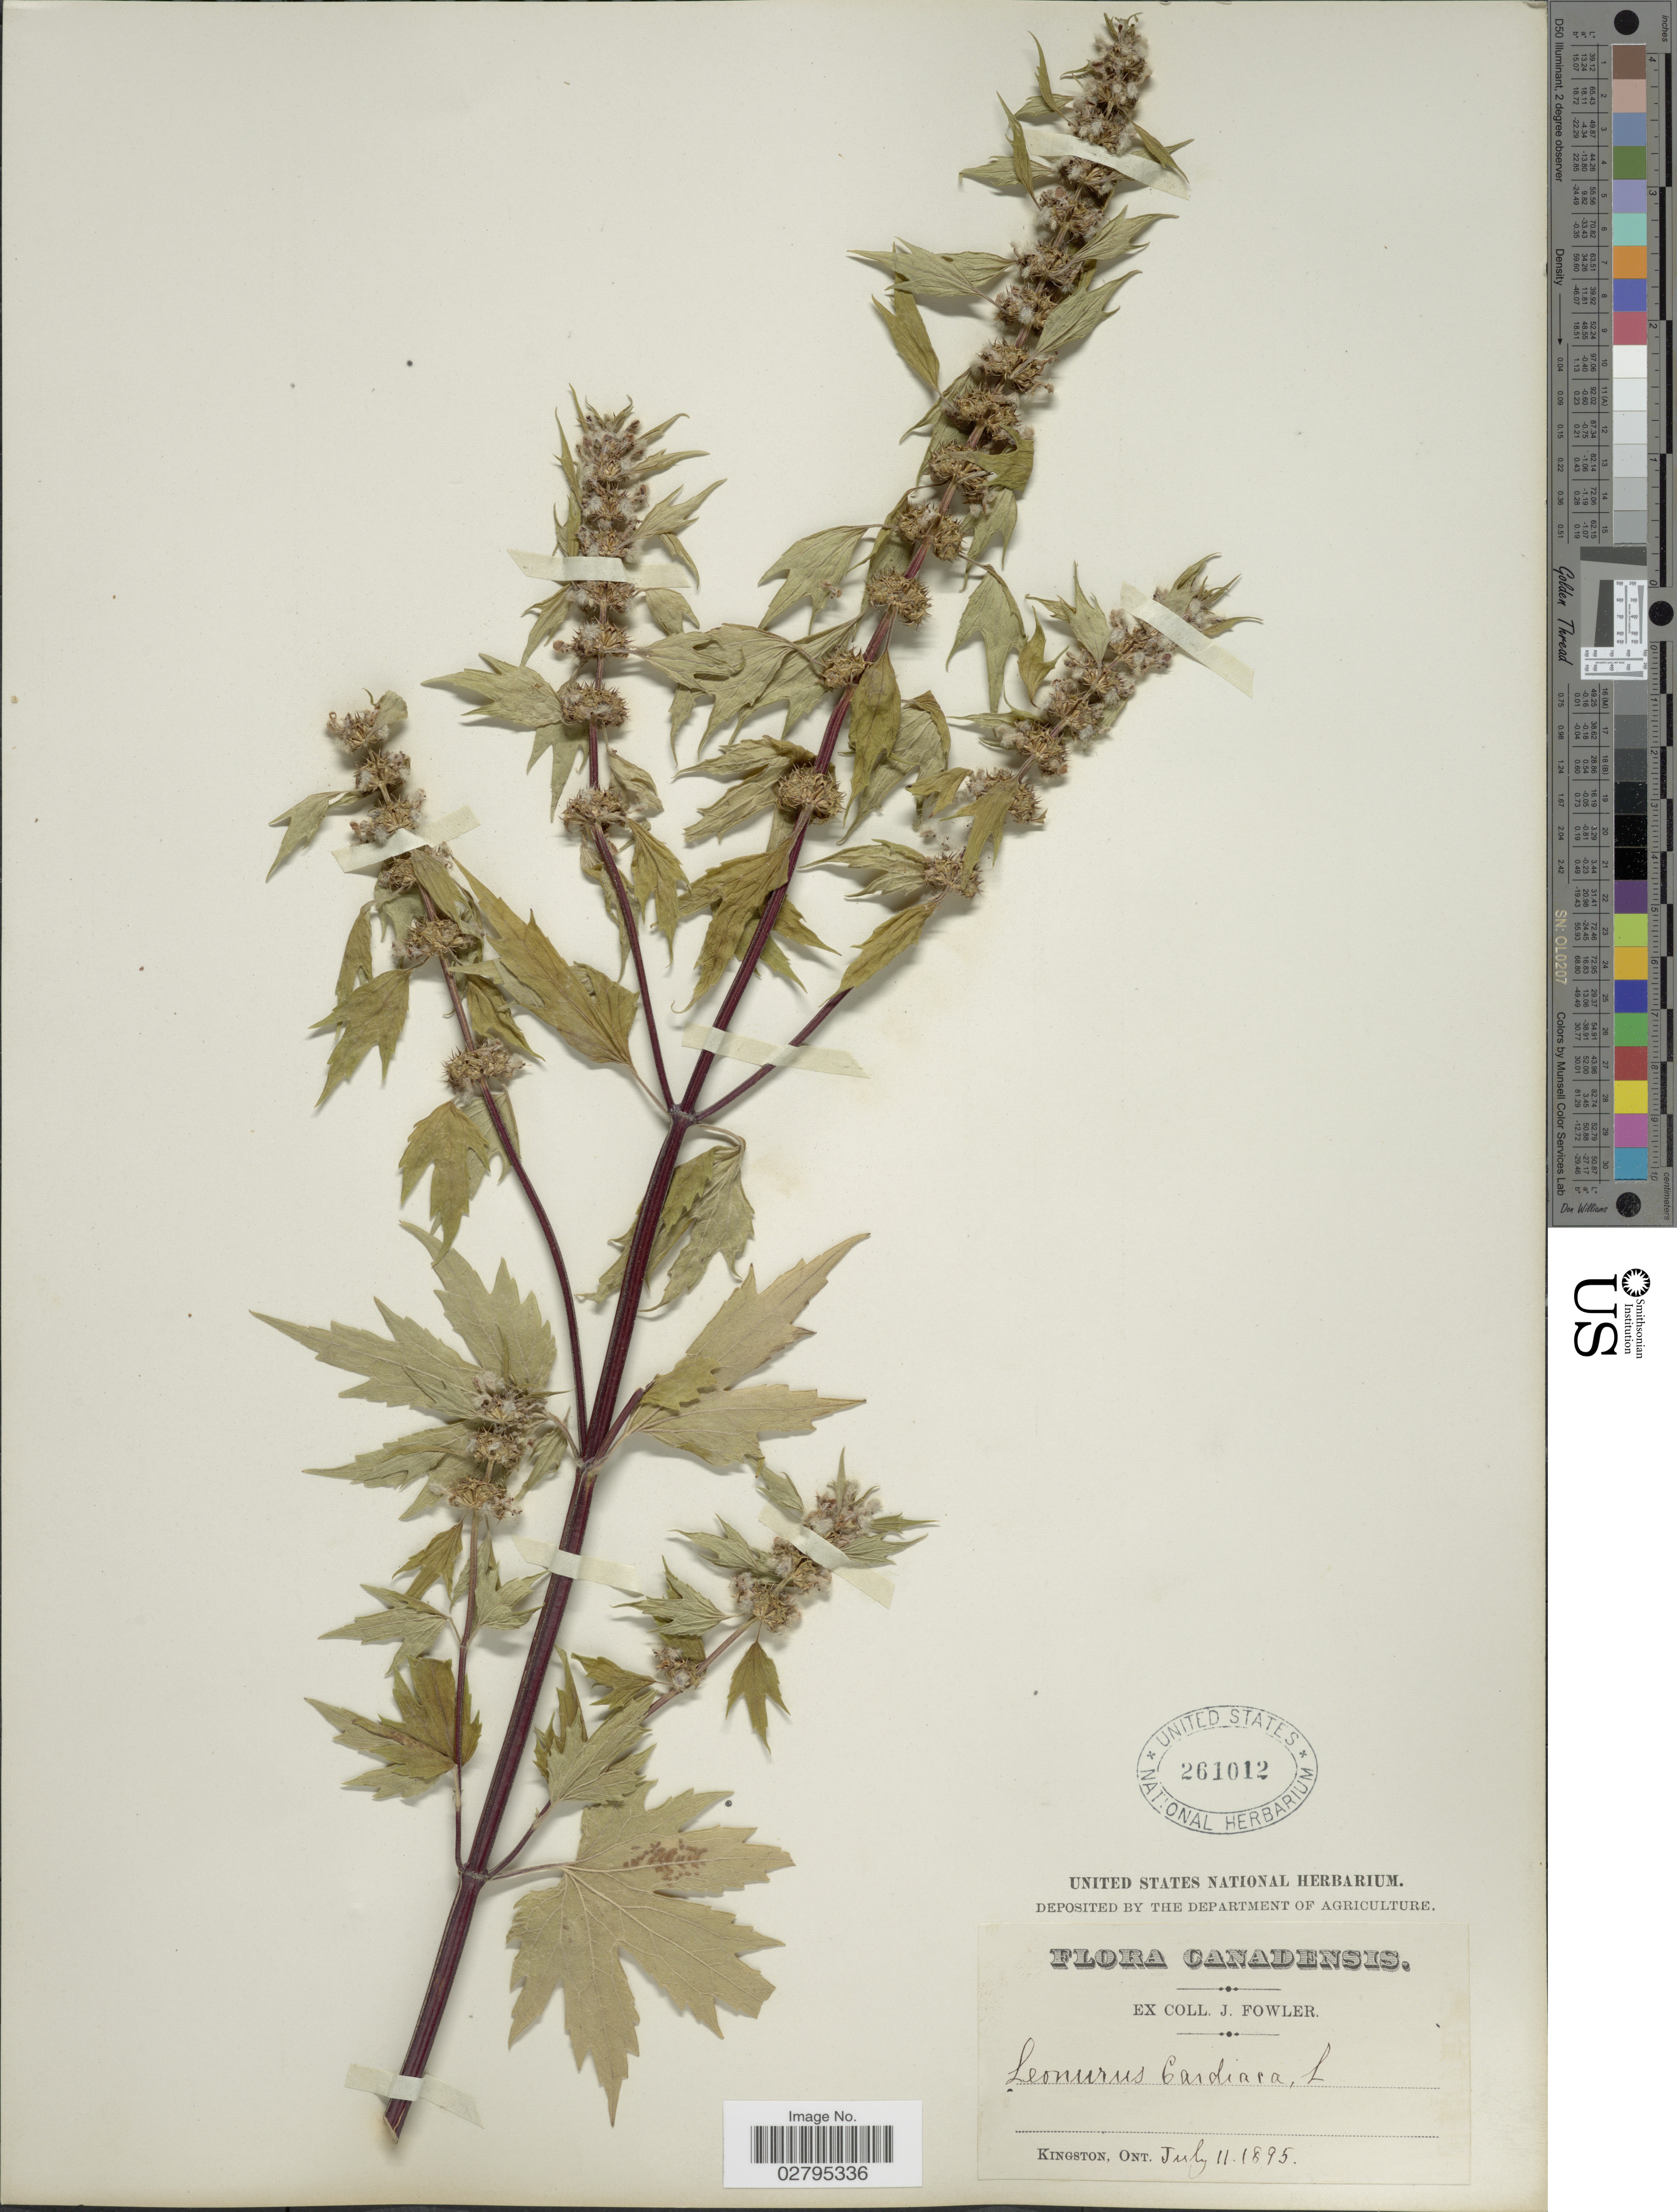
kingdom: Plantae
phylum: Tracheophyta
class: Magnoliopsida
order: Lamiales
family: Lamiaceae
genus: Leonurus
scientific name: Leonurus cardiaca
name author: L.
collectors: J. P. Fowler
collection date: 1895-07-11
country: Canada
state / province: Ontario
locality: Kingston, Ont.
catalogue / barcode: US 261012